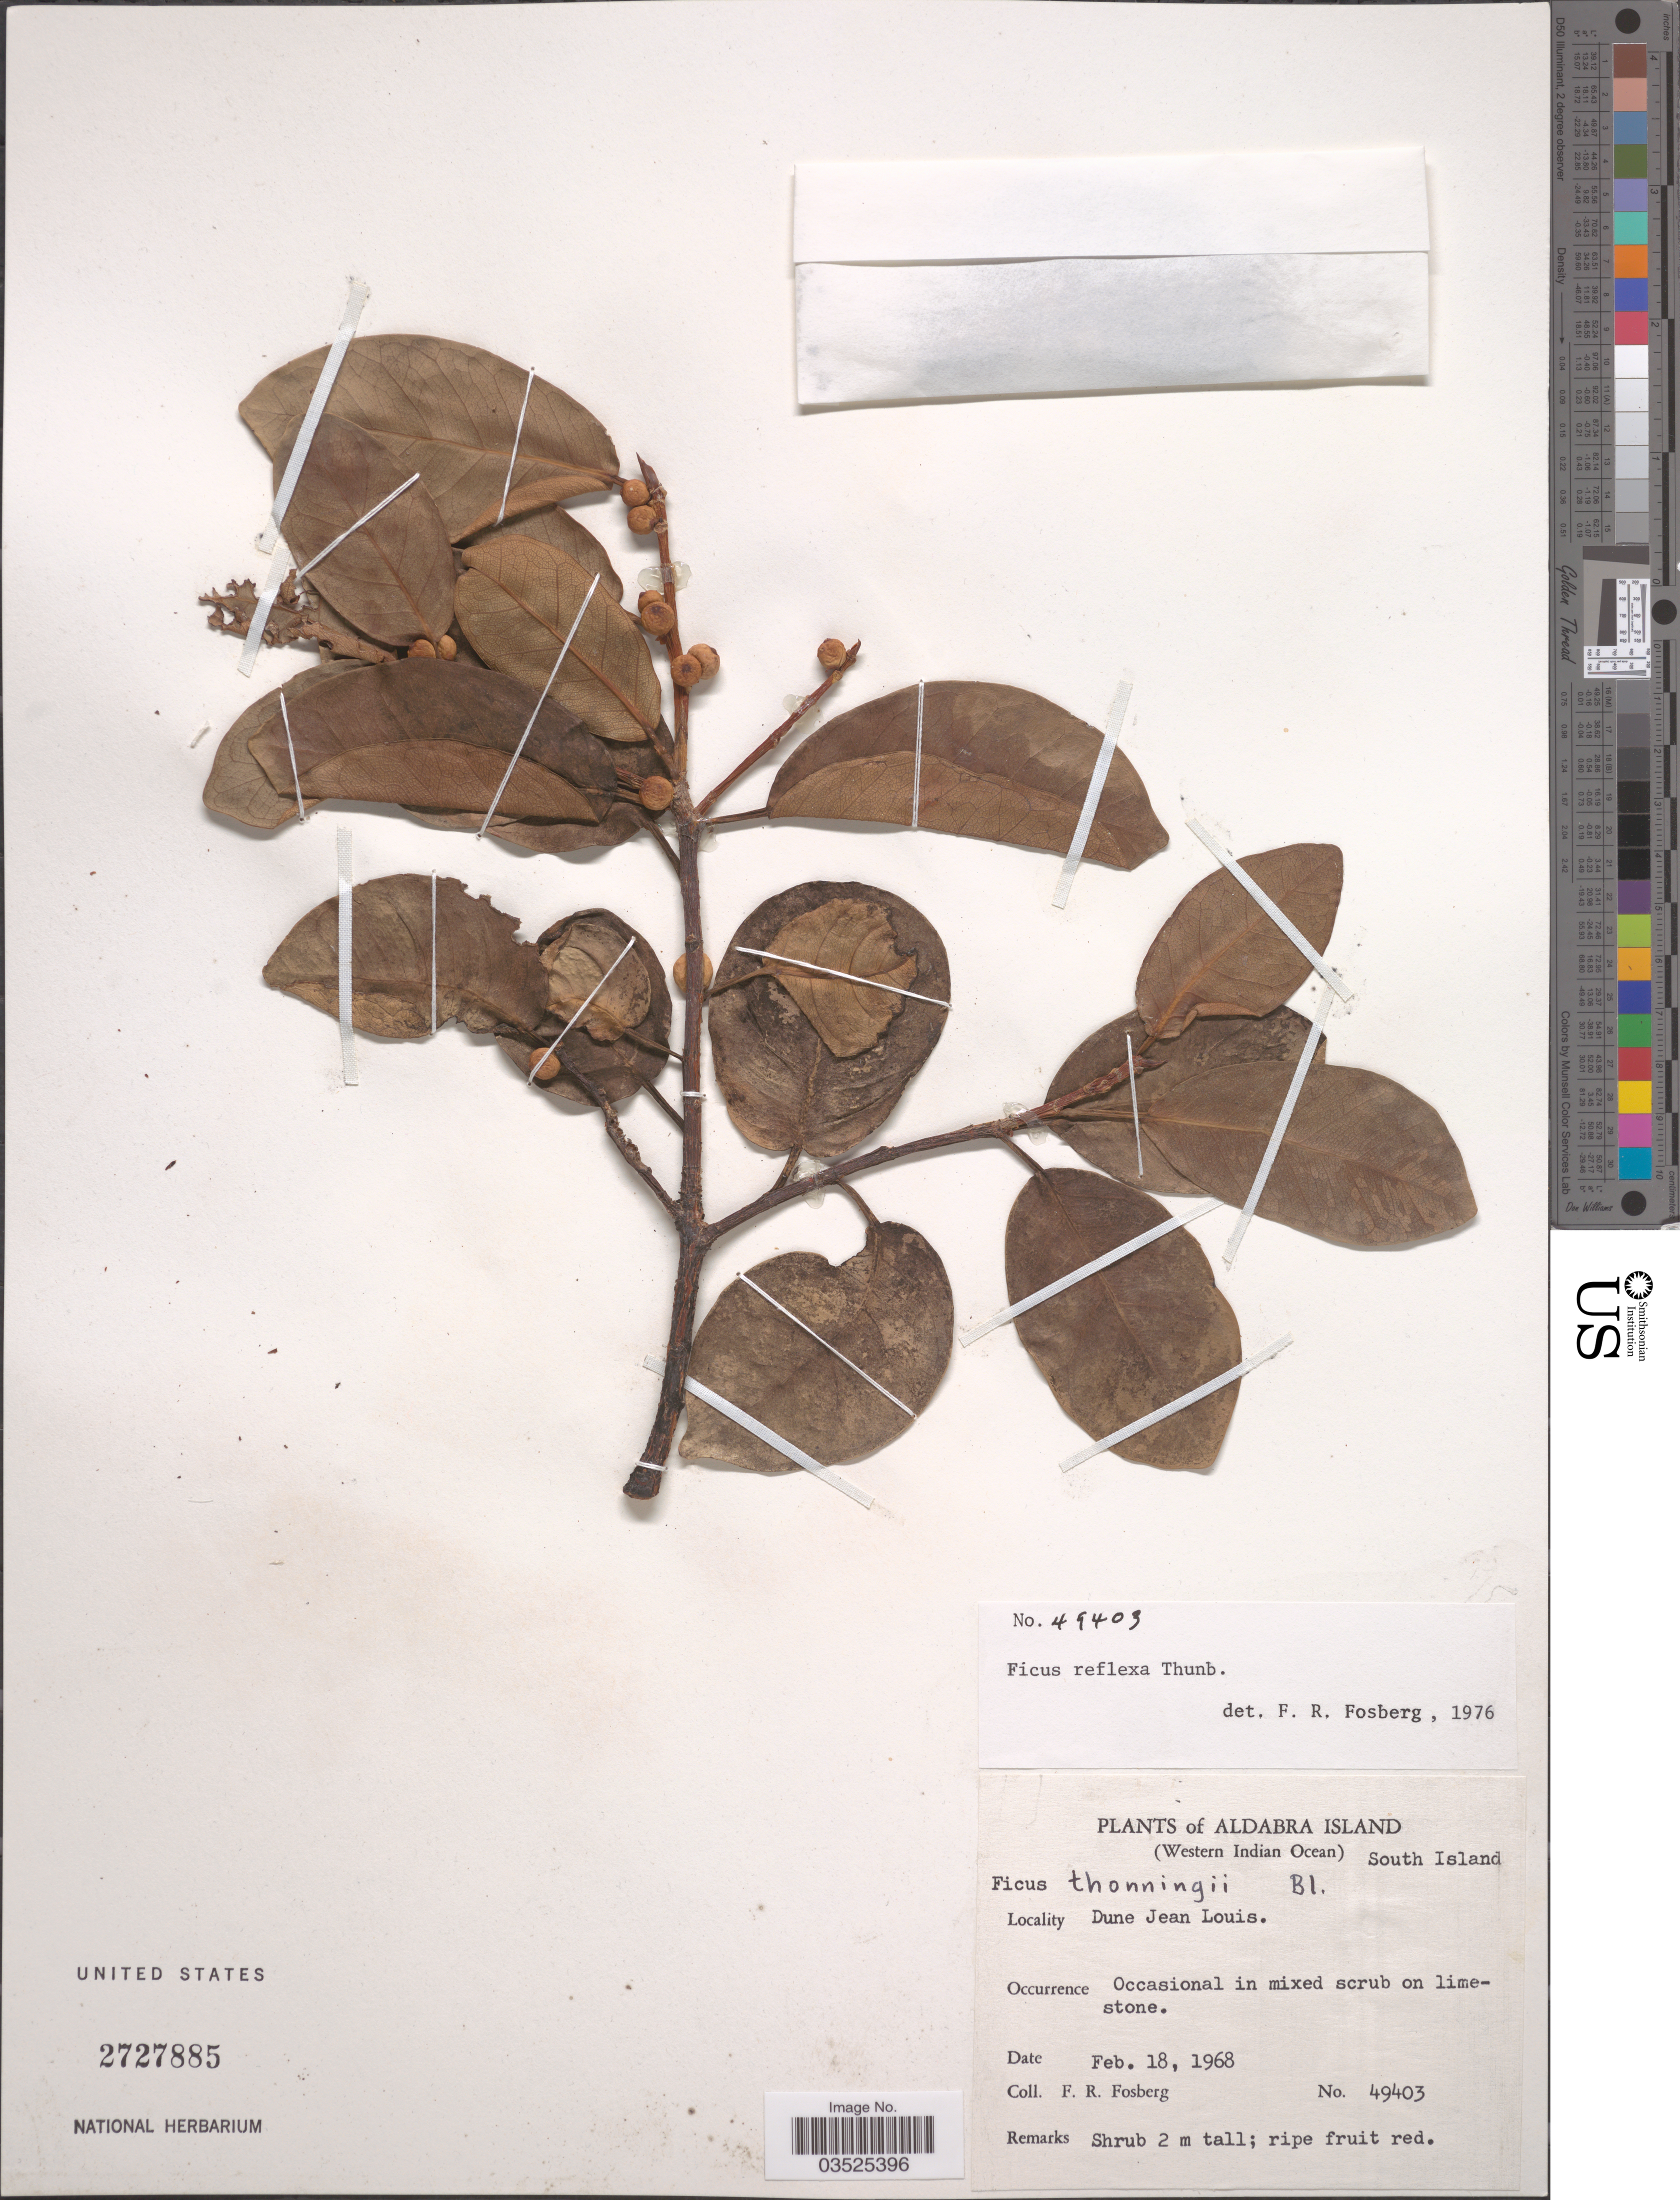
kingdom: Plantae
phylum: Tracheophyta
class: Magnoliopsida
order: Rosales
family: Moraceae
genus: Ficus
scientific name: Ficus reflexa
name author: Thunb.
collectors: F. R. Fosberg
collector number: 49403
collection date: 1968-02-18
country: Seychelles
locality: Aldabra Island. (Western Indian Ocean) South Island. Dune Jean Louis.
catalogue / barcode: US 2727885